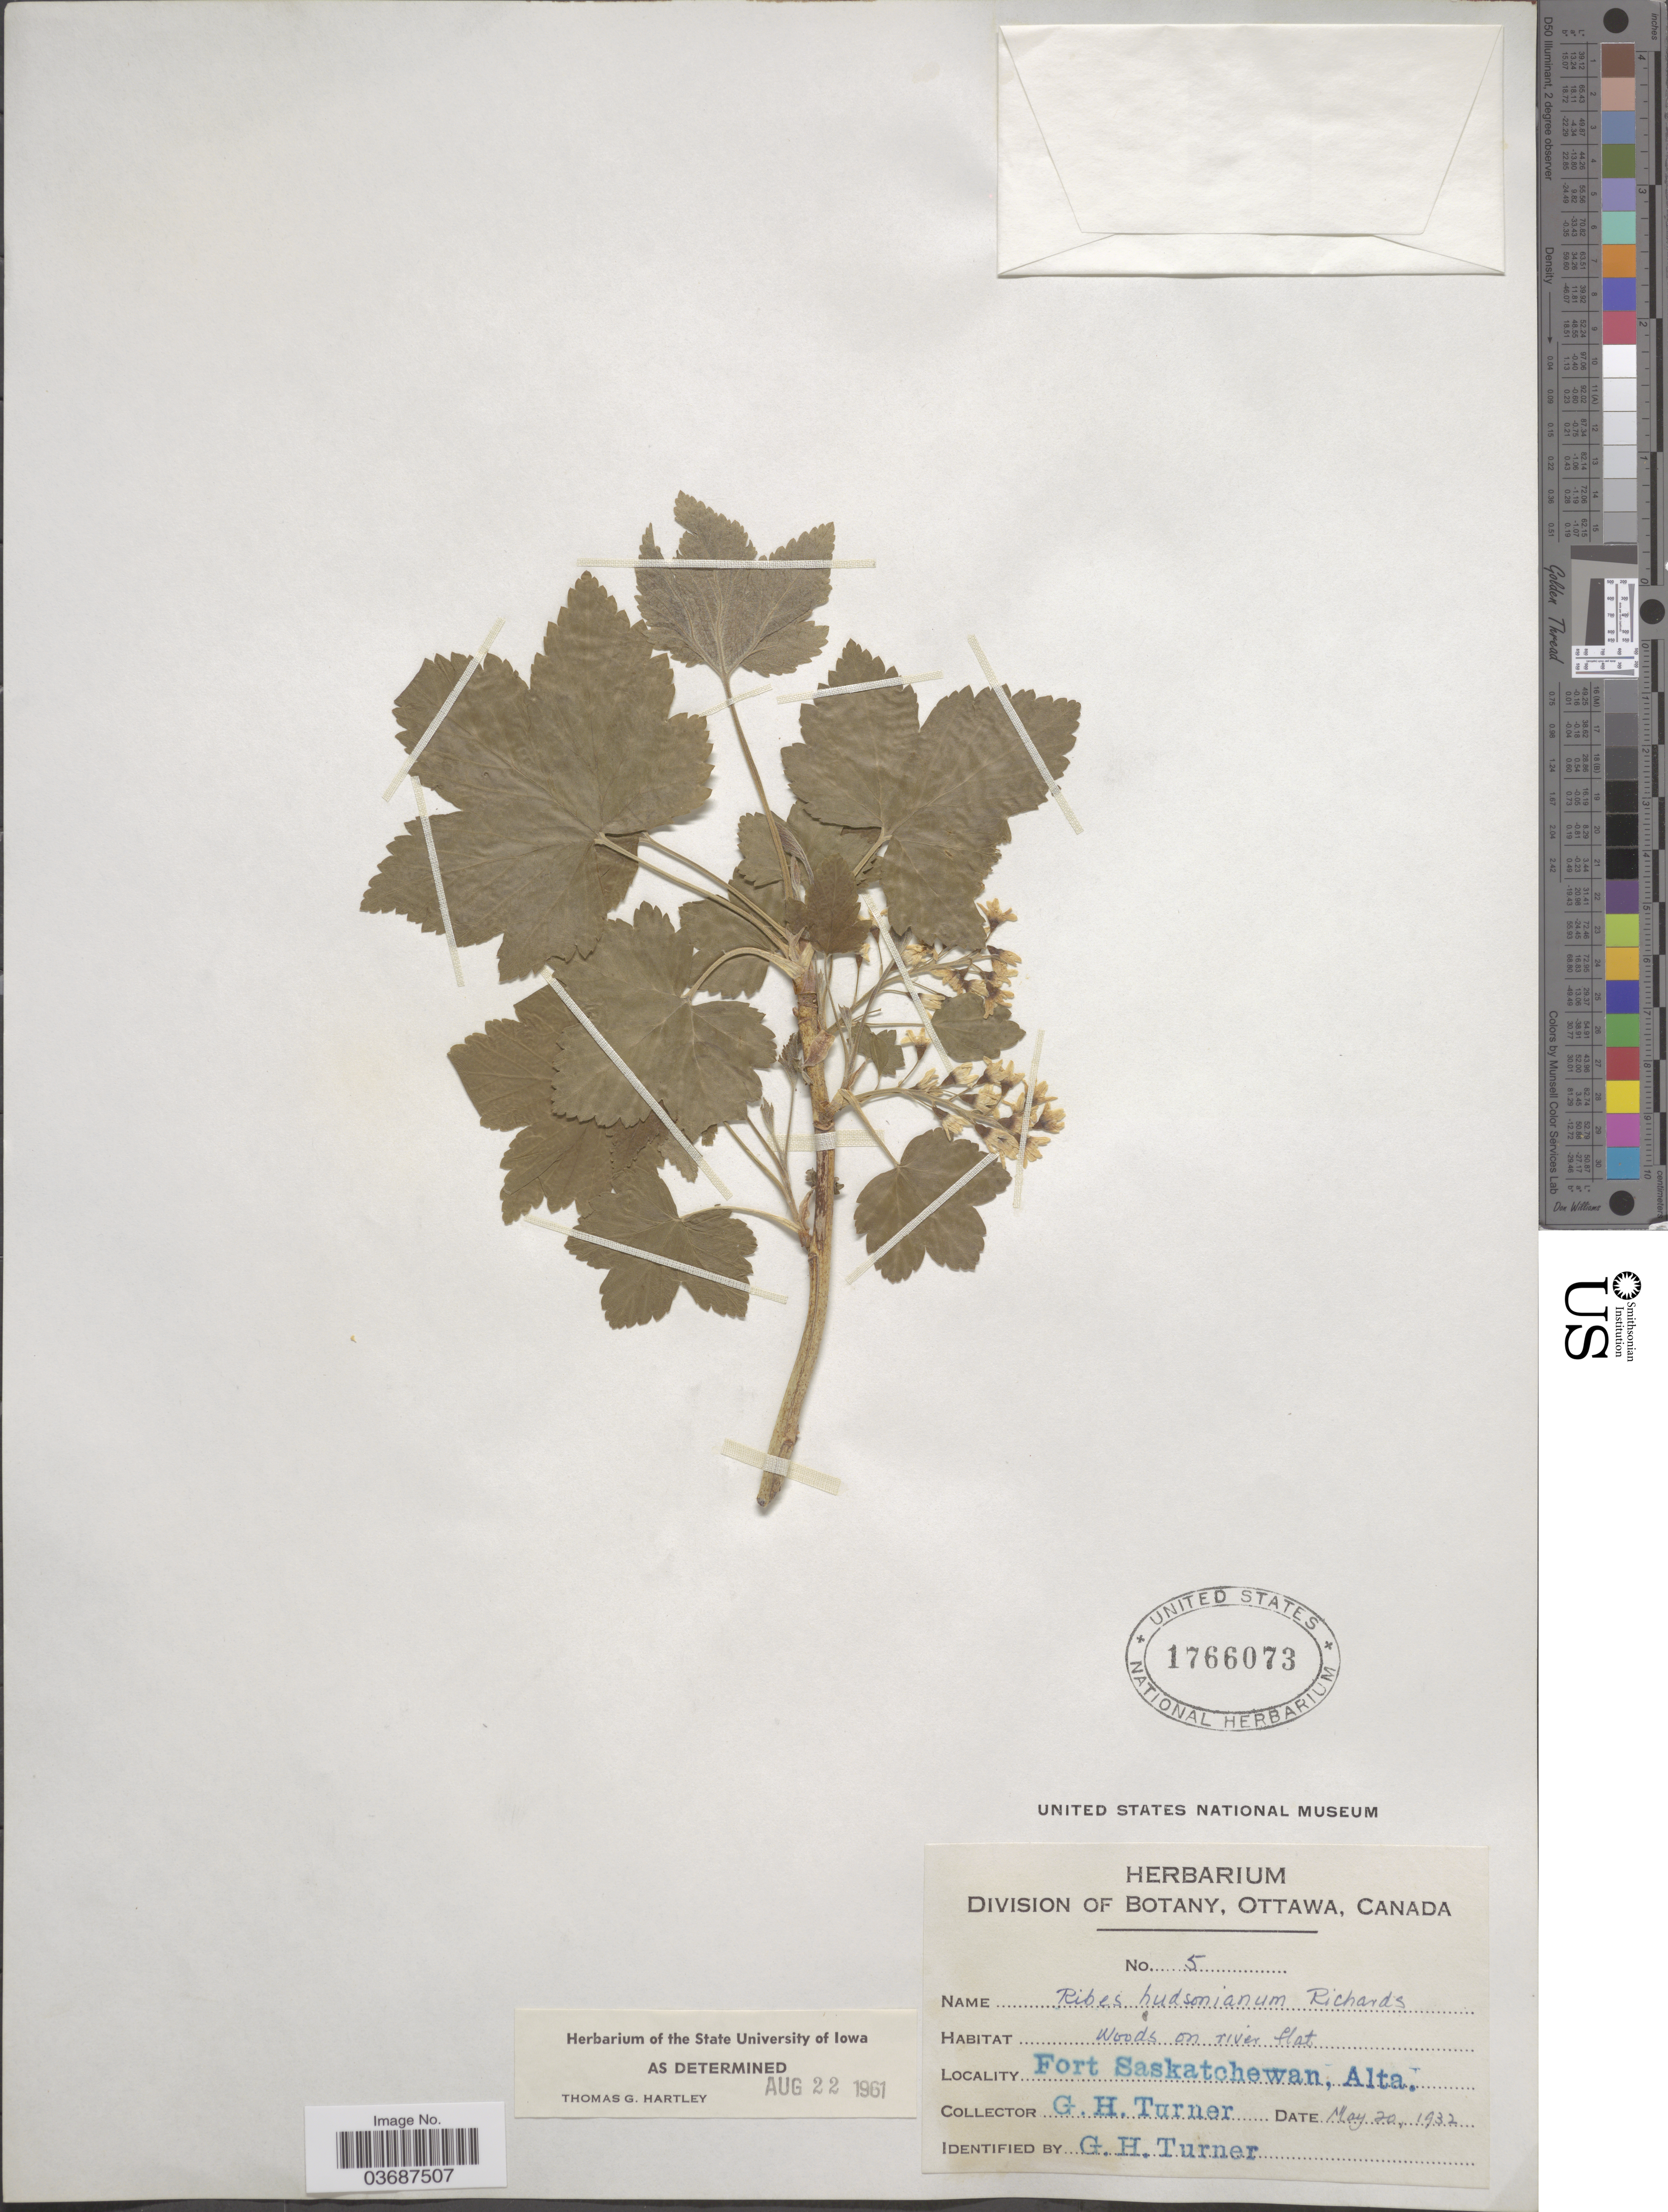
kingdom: Plantae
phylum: Tracheophyta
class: Magnoliopsida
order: Saxifragales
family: Grossulariaceae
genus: Ribes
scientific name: Ribes hudsonianum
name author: Richardson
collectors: G. H. Turner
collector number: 5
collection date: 1932-05-20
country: Canada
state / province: Alberta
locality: Fort Saskatchewan.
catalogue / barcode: US 1766073